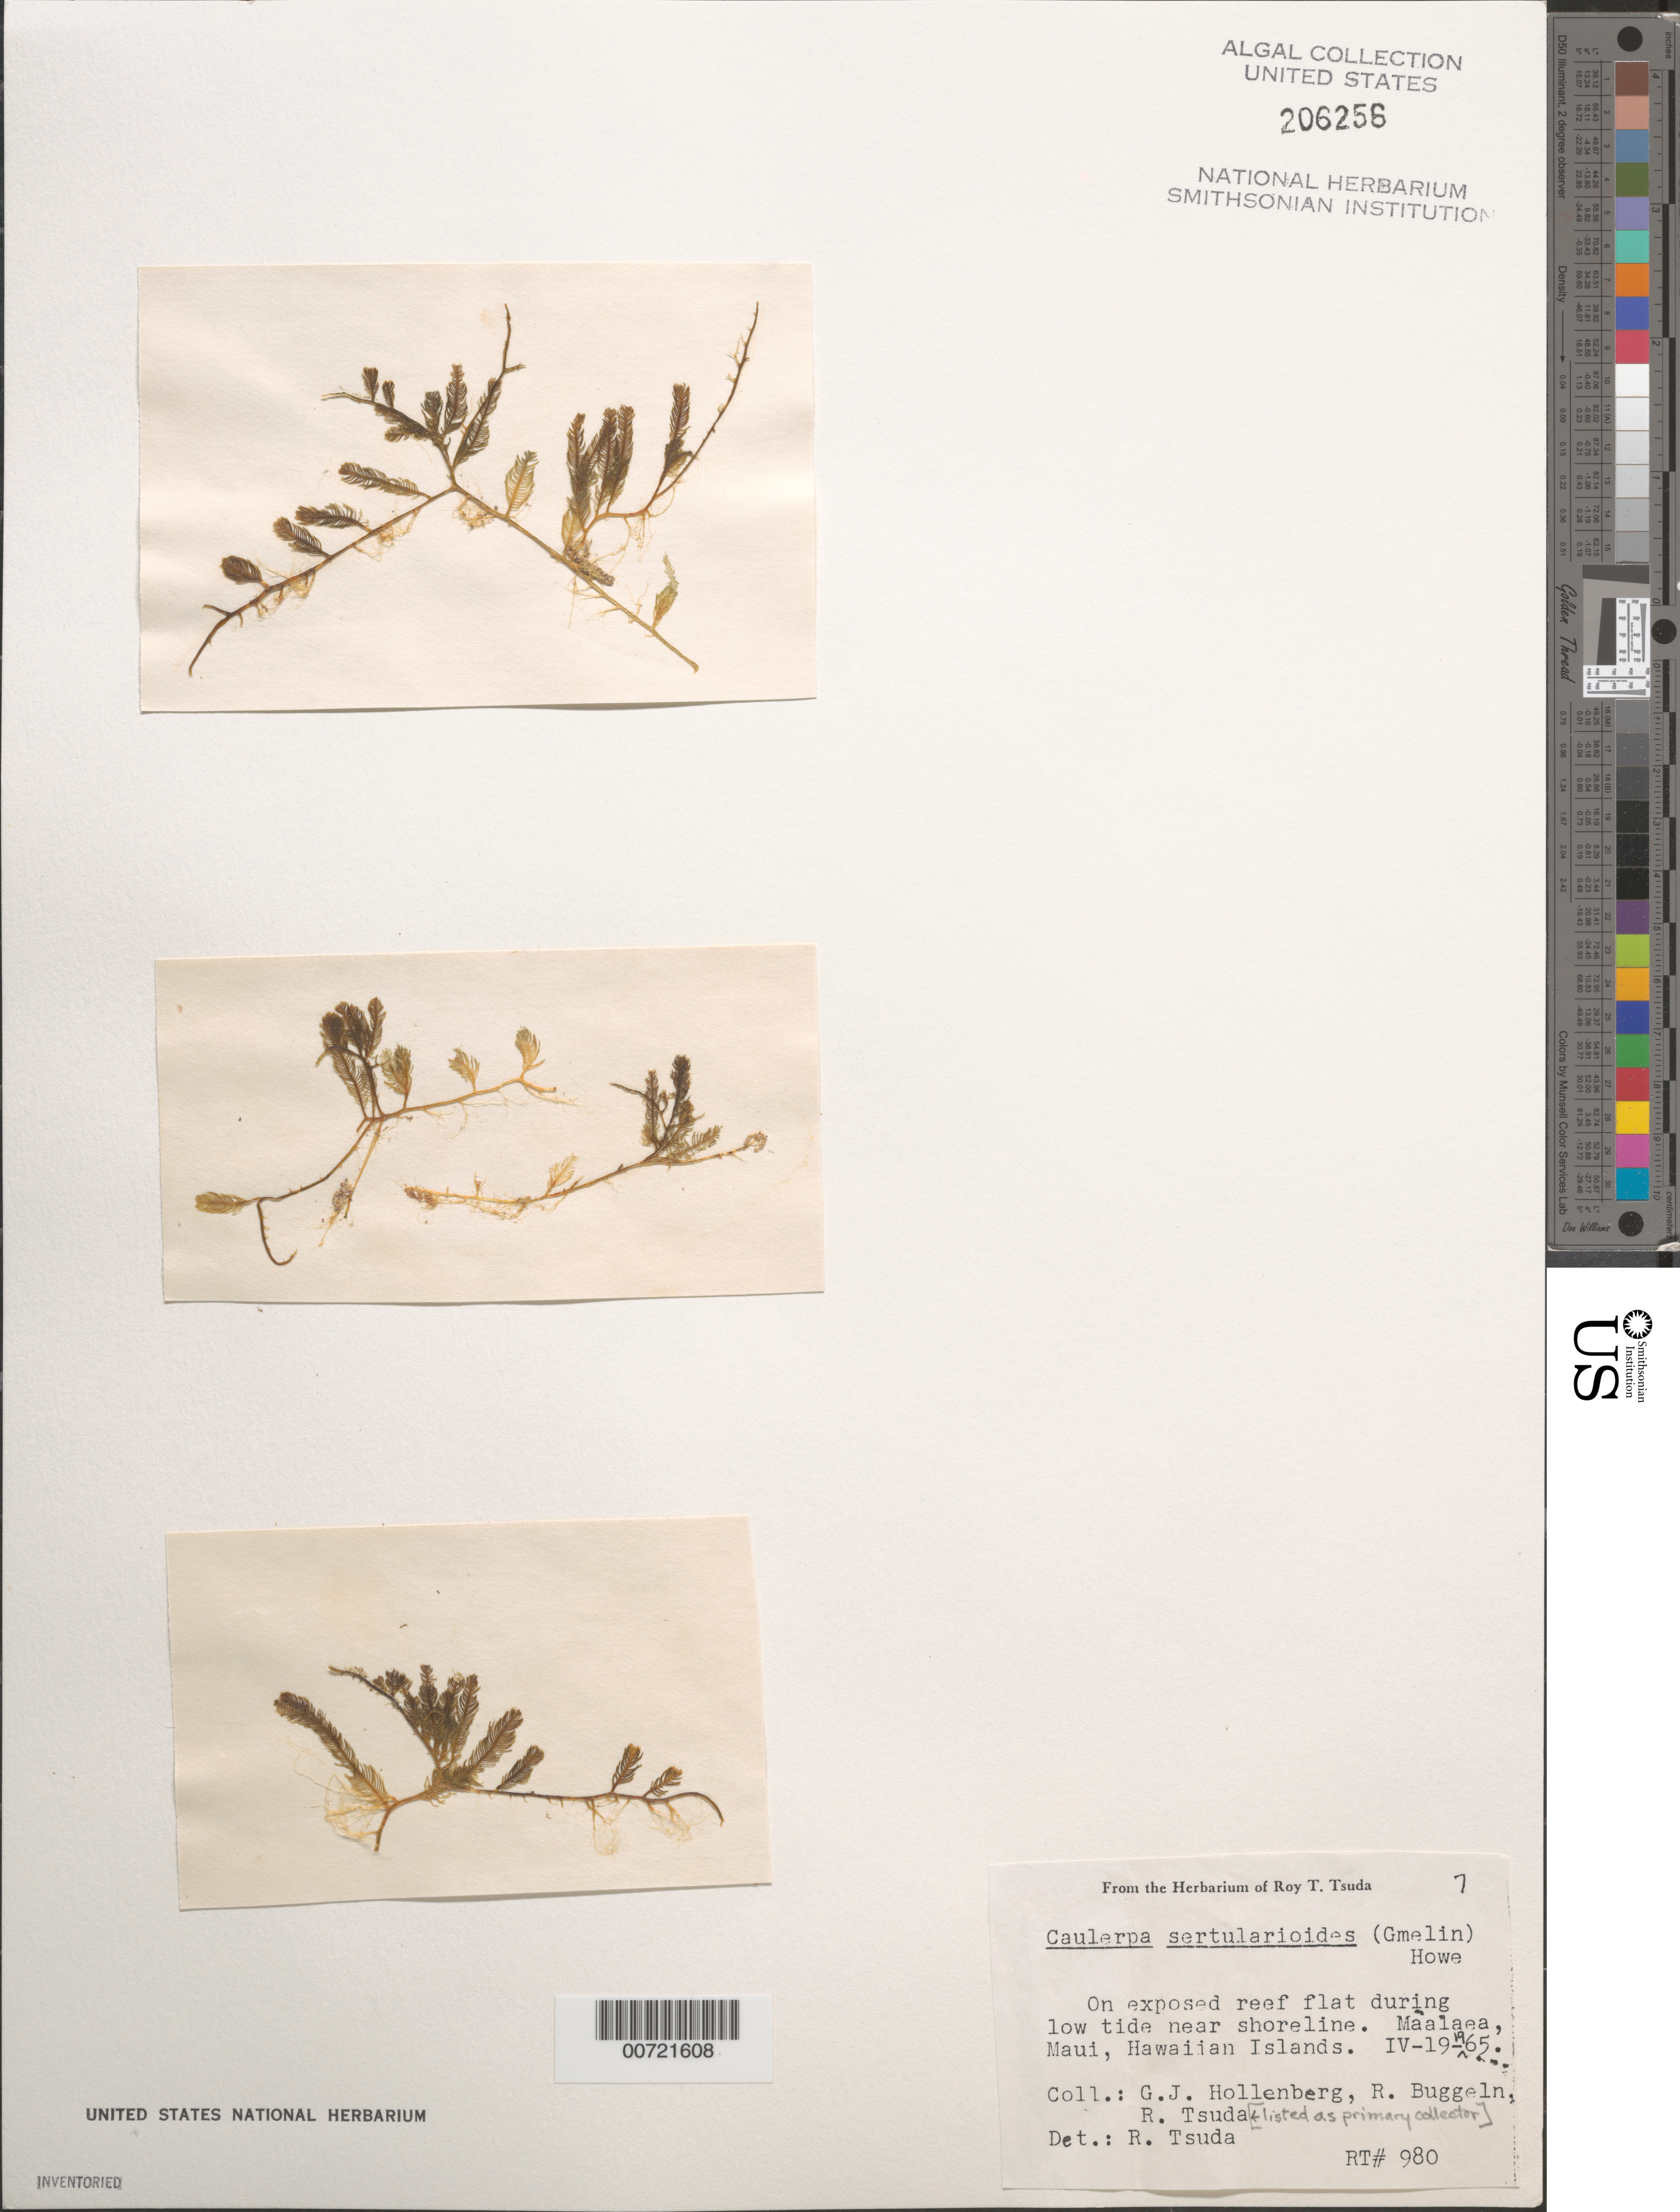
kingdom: Plantae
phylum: Chlorophyta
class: Ulvophyceae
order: Bryopsidales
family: Caulerpaceae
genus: Caulerpa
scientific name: Caulerpa sertularioides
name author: (S.G. Gmel.) M. Howe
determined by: Tsuda, R. T.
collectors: R. Tsuda, G. Hollenberg & R. Buggeln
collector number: RT 980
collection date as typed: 19 Apr 1965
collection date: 1965-04-19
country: United States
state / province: Hawaii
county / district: Maui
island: Maui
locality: Maalaea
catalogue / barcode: US 206256